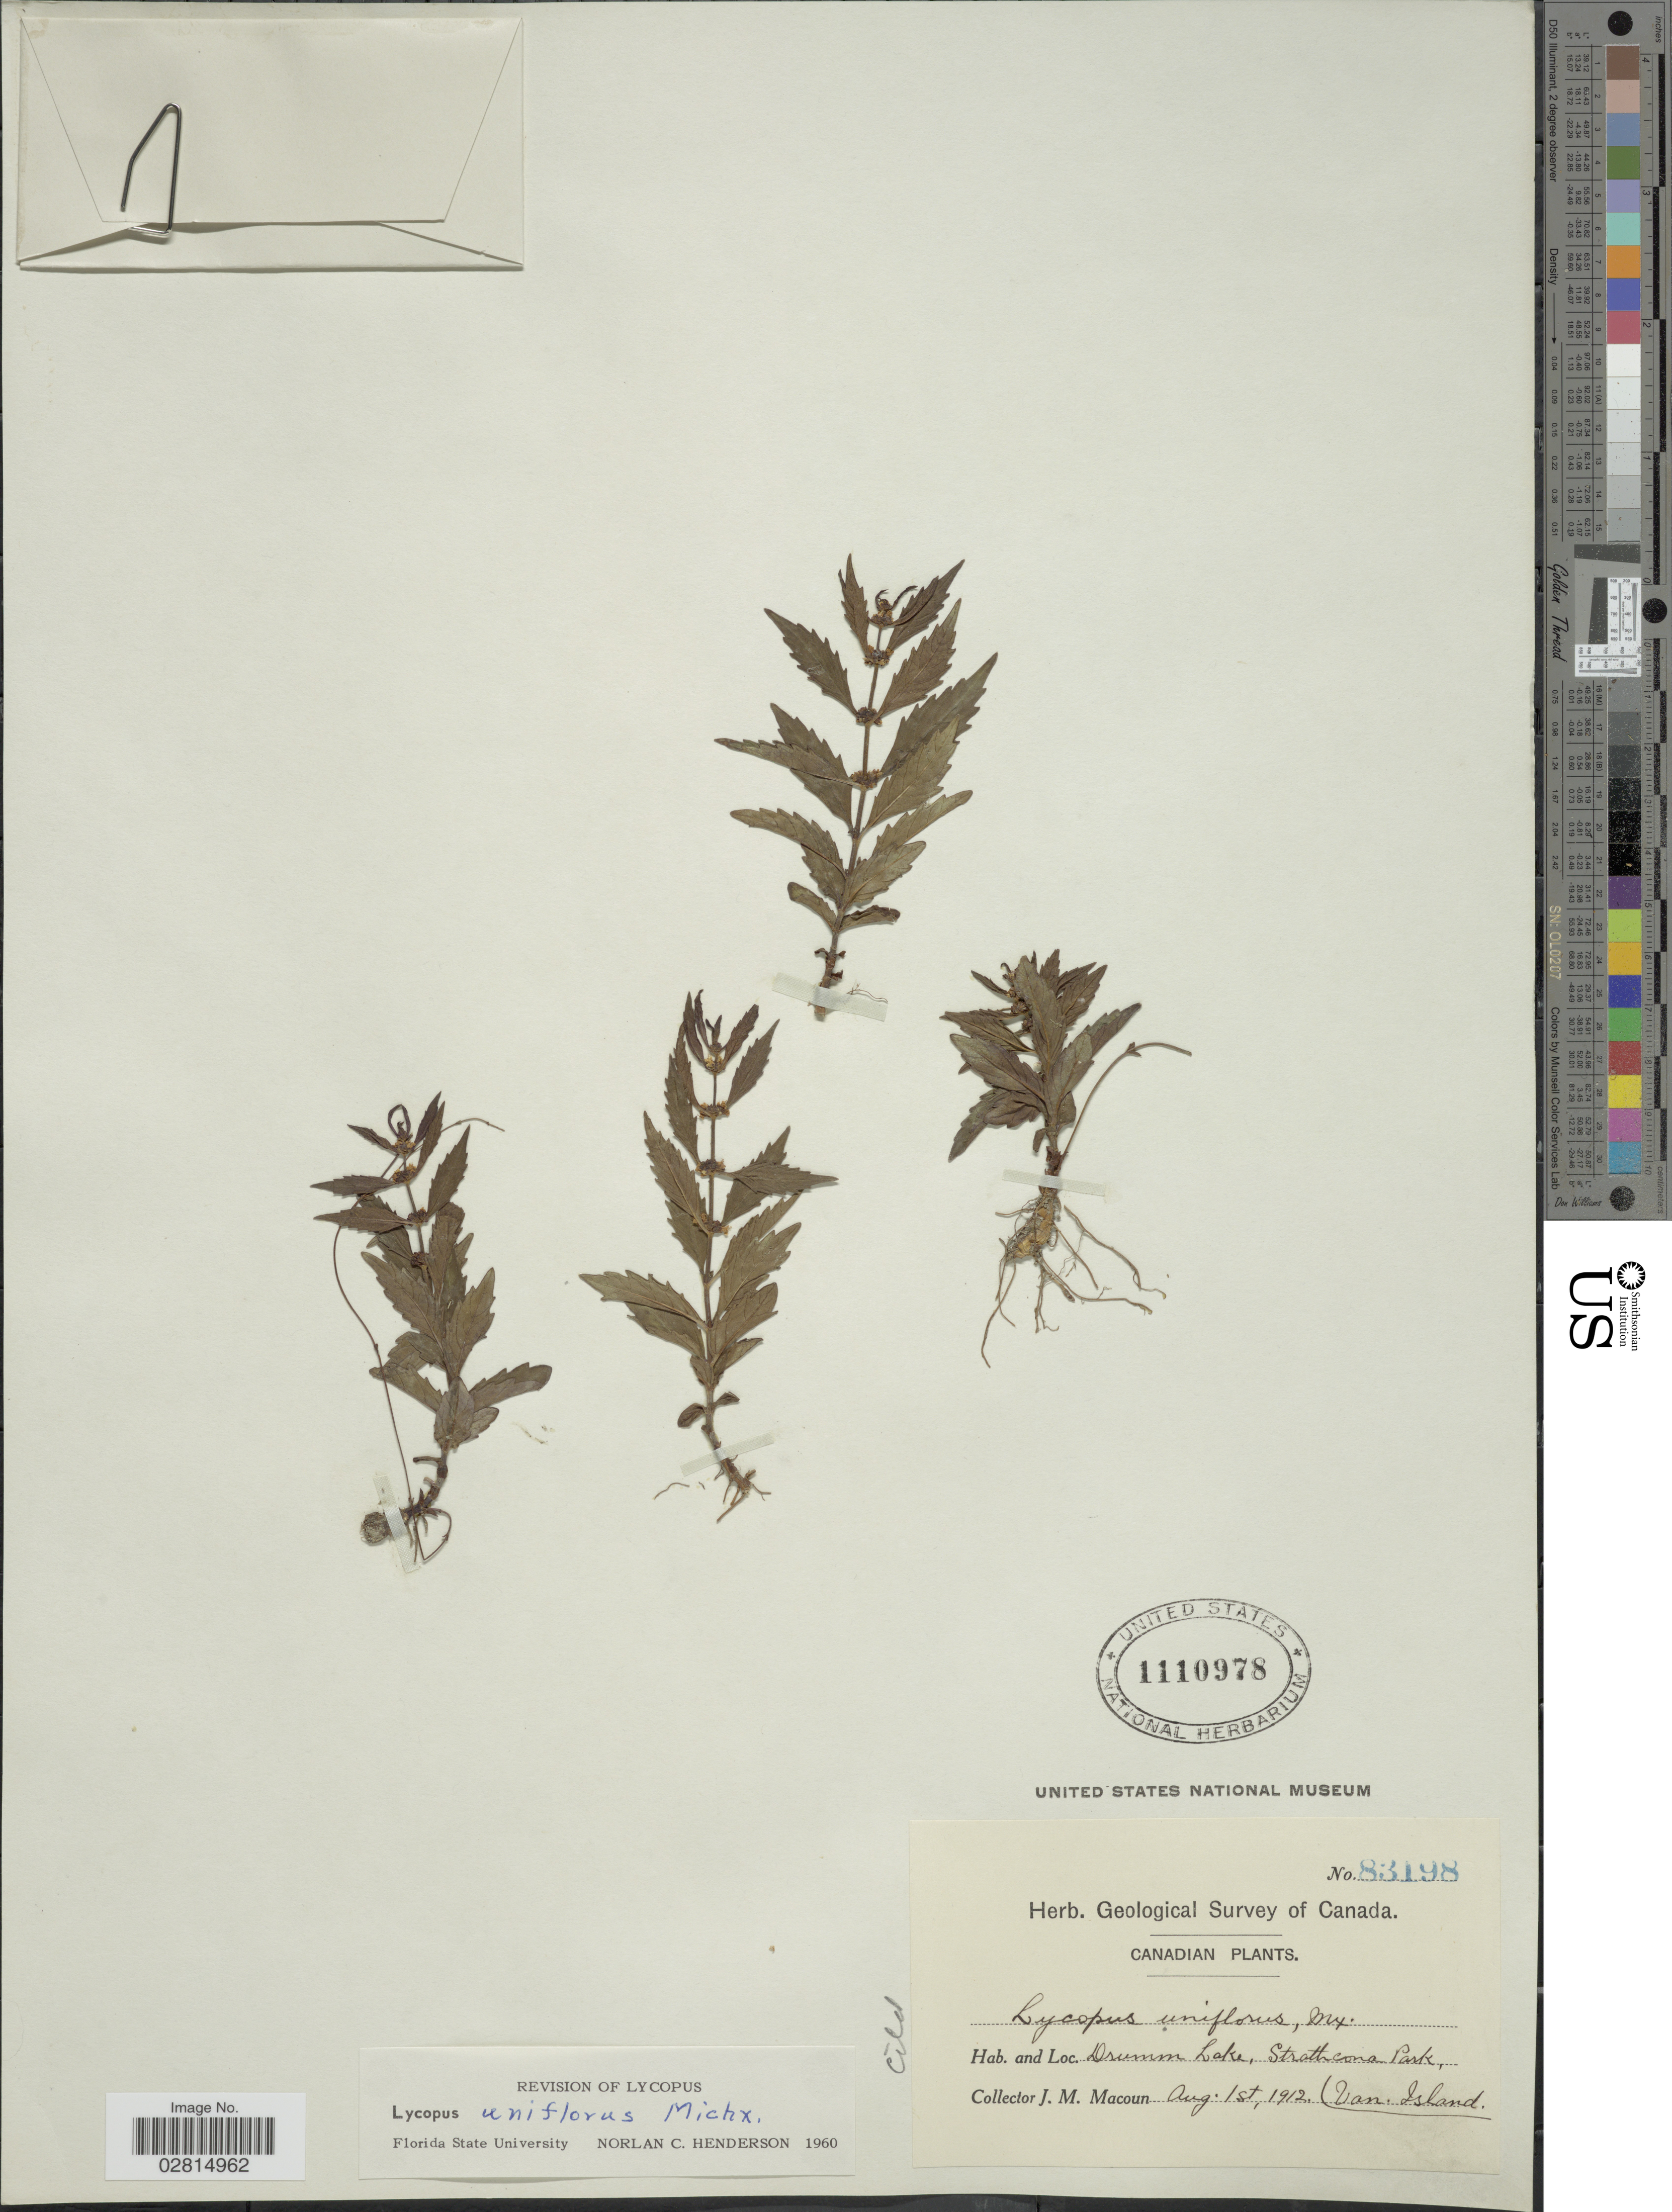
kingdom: Plantae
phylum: Tracheophyta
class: Magnoliopsida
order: Lamiales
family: Lamiaceae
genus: Lycopus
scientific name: Lycopus uniflorus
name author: Michx.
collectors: J. M. Macoun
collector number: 83198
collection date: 1912-08-01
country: Canada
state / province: British Columbia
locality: Drumm Lake, Strathcona Park, Van. Island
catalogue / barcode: US 1110978